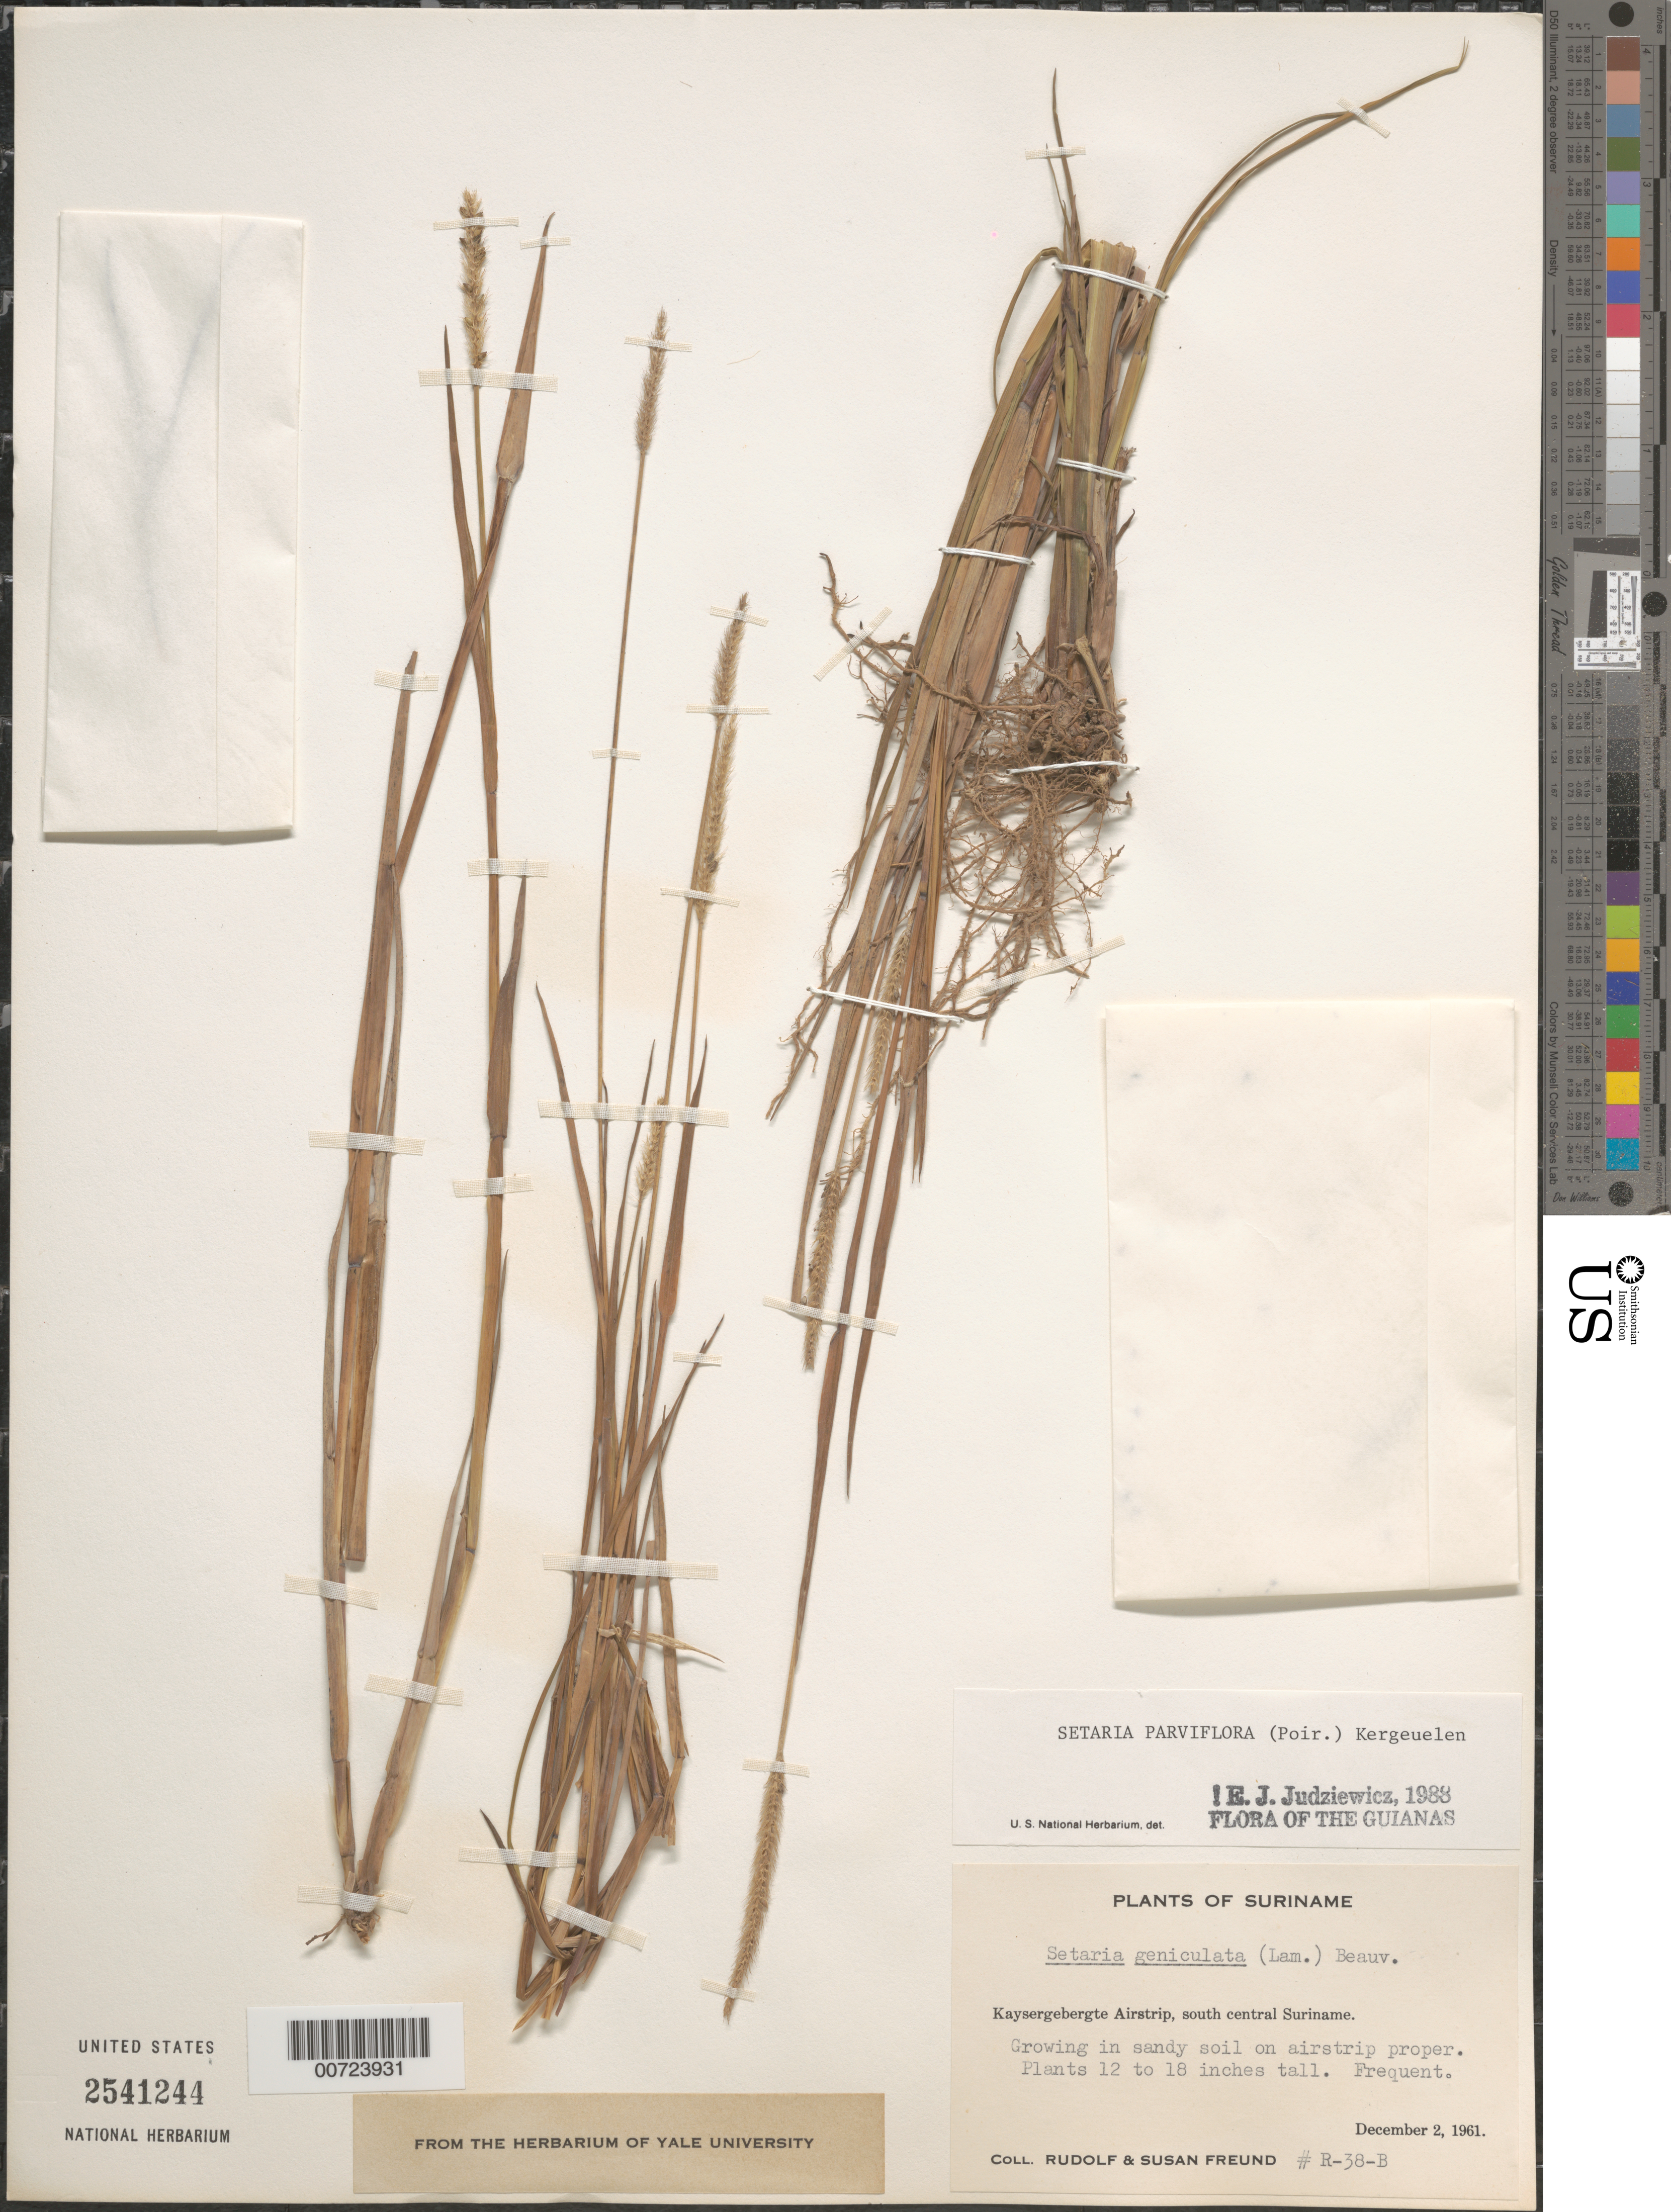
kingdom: Plantae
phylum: Tracheophyta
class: Liliopsida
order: Poales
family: Poaceae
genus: Setaria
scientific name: Setaria parviflora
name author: (Poir.) Kerguélen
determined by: Judziewicz, E. J.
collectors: R. Freund & S. Freund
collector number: R 38 B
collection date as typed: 2-Dec-61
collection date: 1961-12-02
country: Suriname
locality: Kaysergebergte Airstrip, south central Suriname, 45 km above confl. with Lucie R.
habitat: Sandy soil along airstrip proper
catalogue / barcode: US 2541244